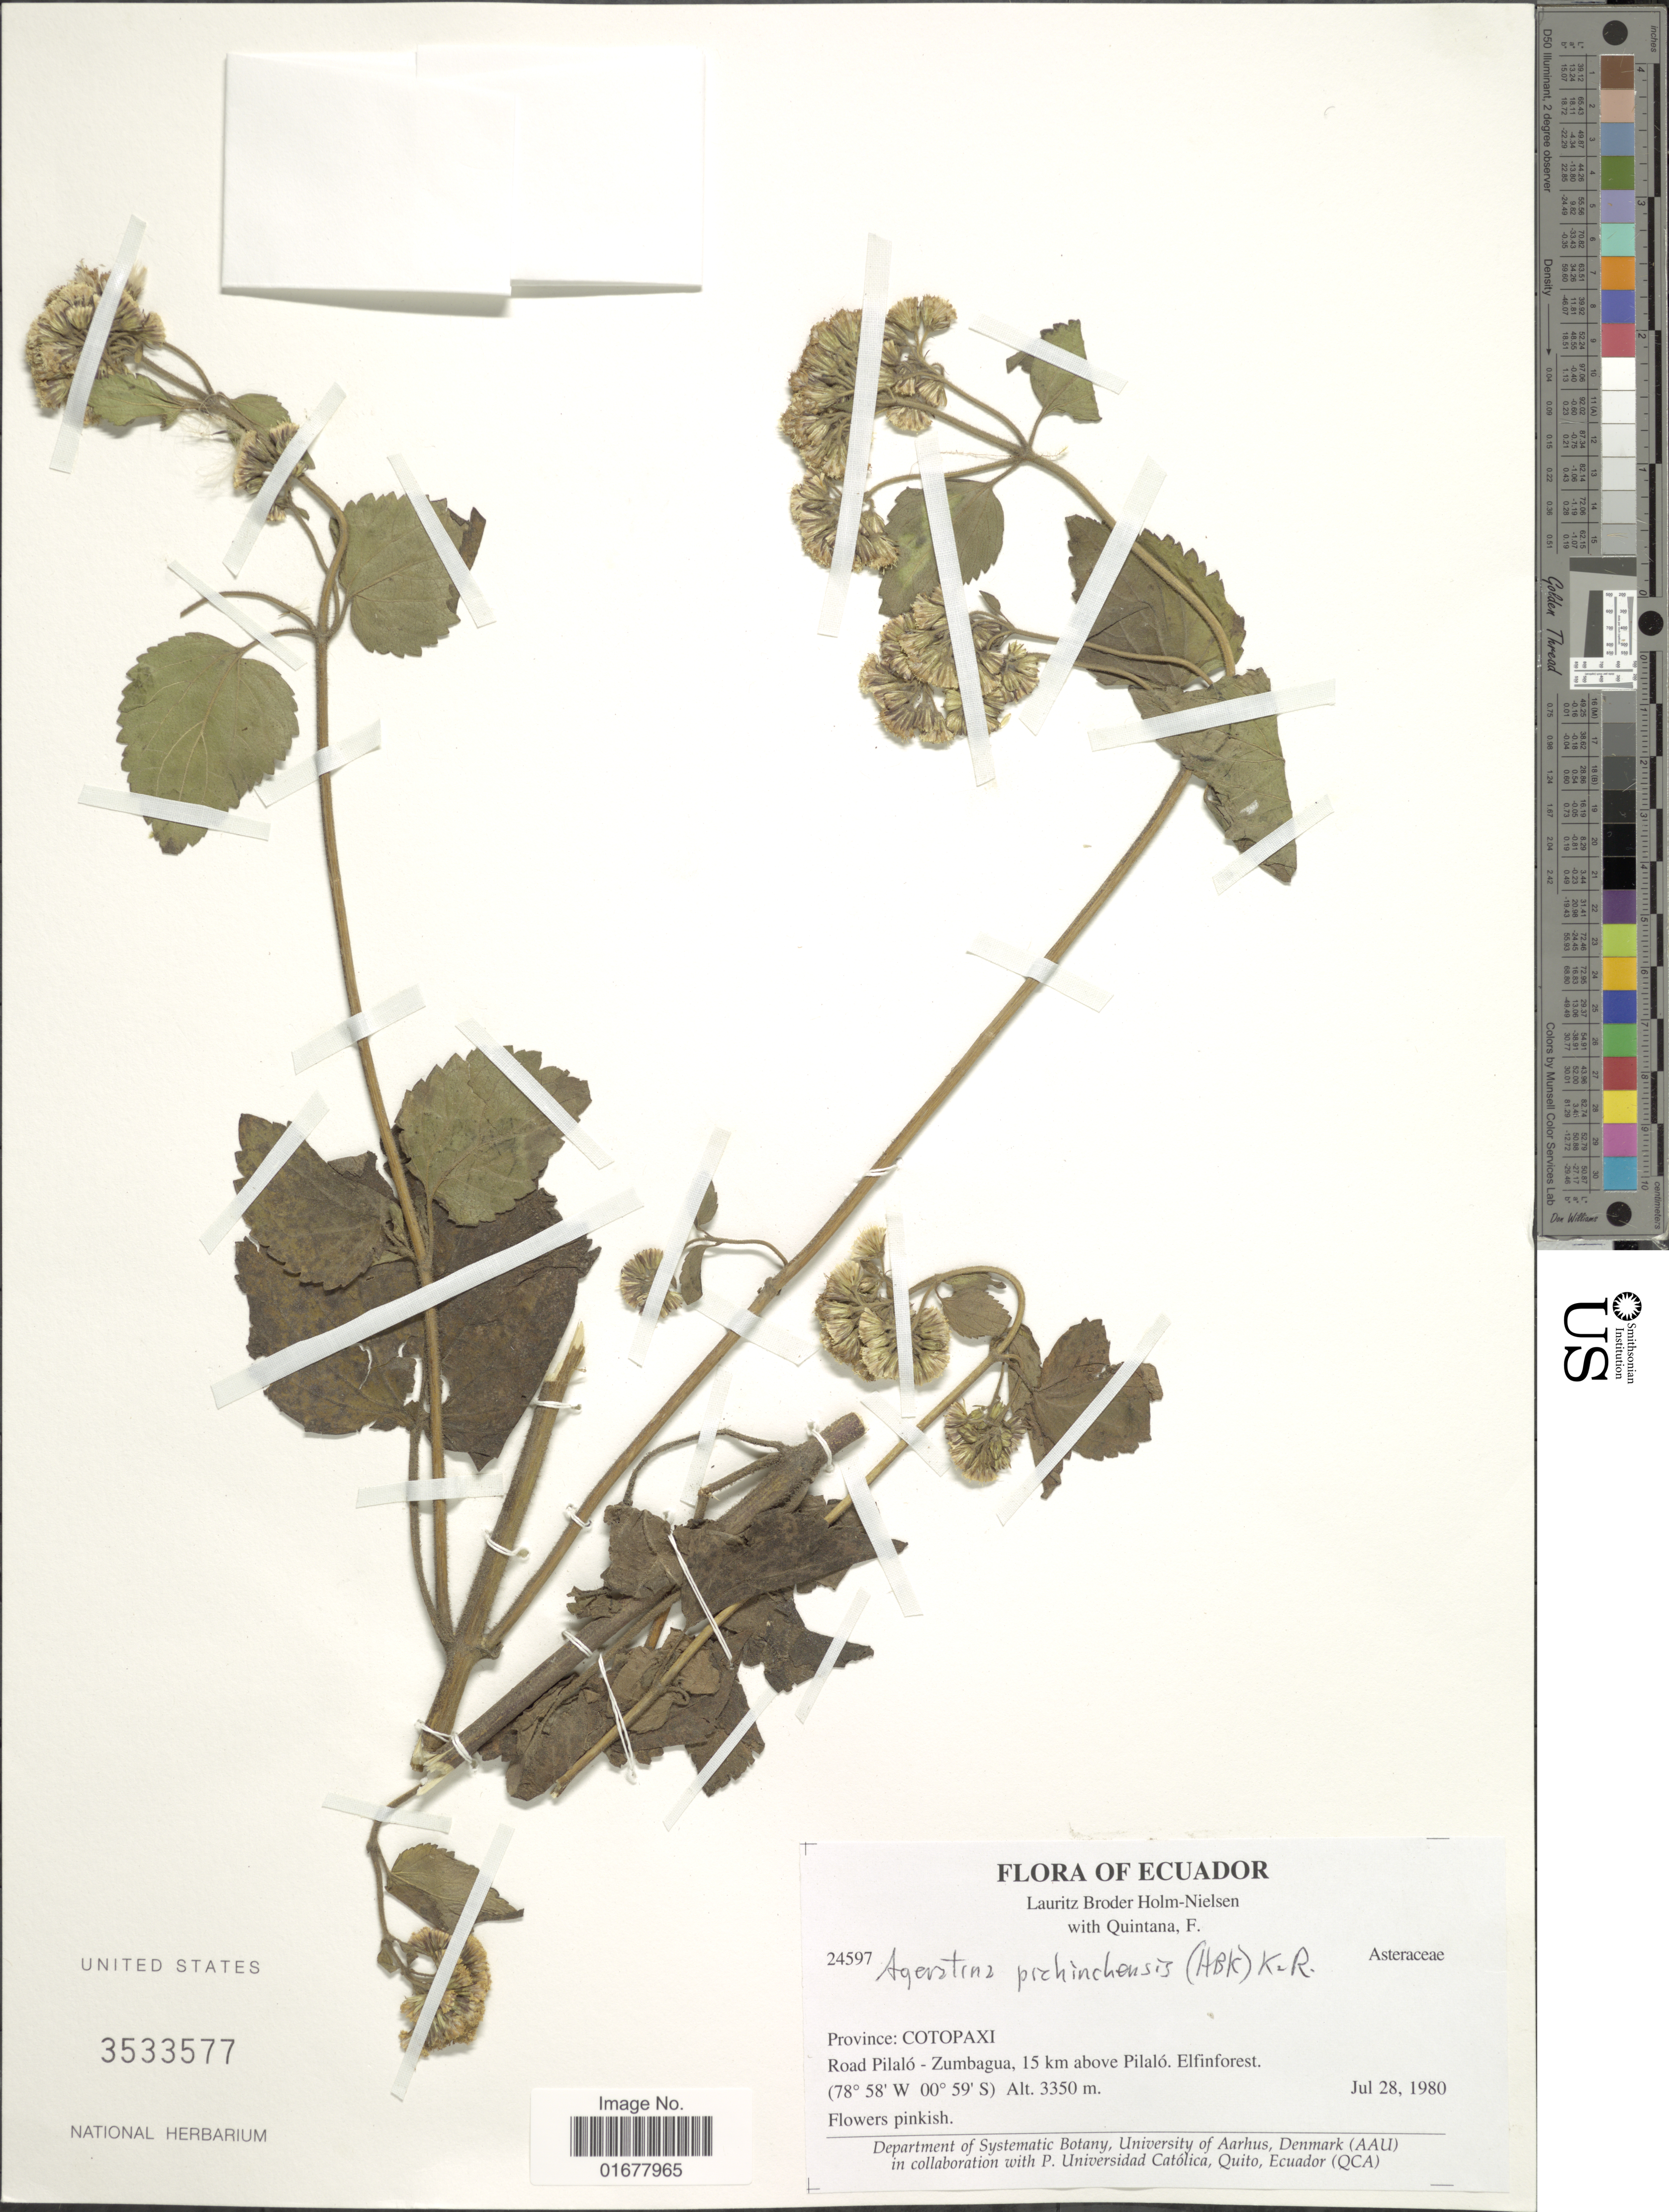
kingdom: Plantae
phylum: Tracheophyta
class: Magnoliopsida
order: Asterales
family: Asteraceae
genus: Ageratina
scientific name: Ageratina pichinchensis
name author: (Kunth) R.M. King & H. Rob.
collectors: L. B. Holm-Nielsen & F. Quintana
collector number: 24597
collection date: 1980-07-28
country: Ecuador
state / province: Cotopaxi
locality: Province: Cotopaxi, Road Pilalo - Zumbagua, 15 km above Pilalo, Elfinforest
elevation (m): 3350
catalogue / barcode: US 3533577